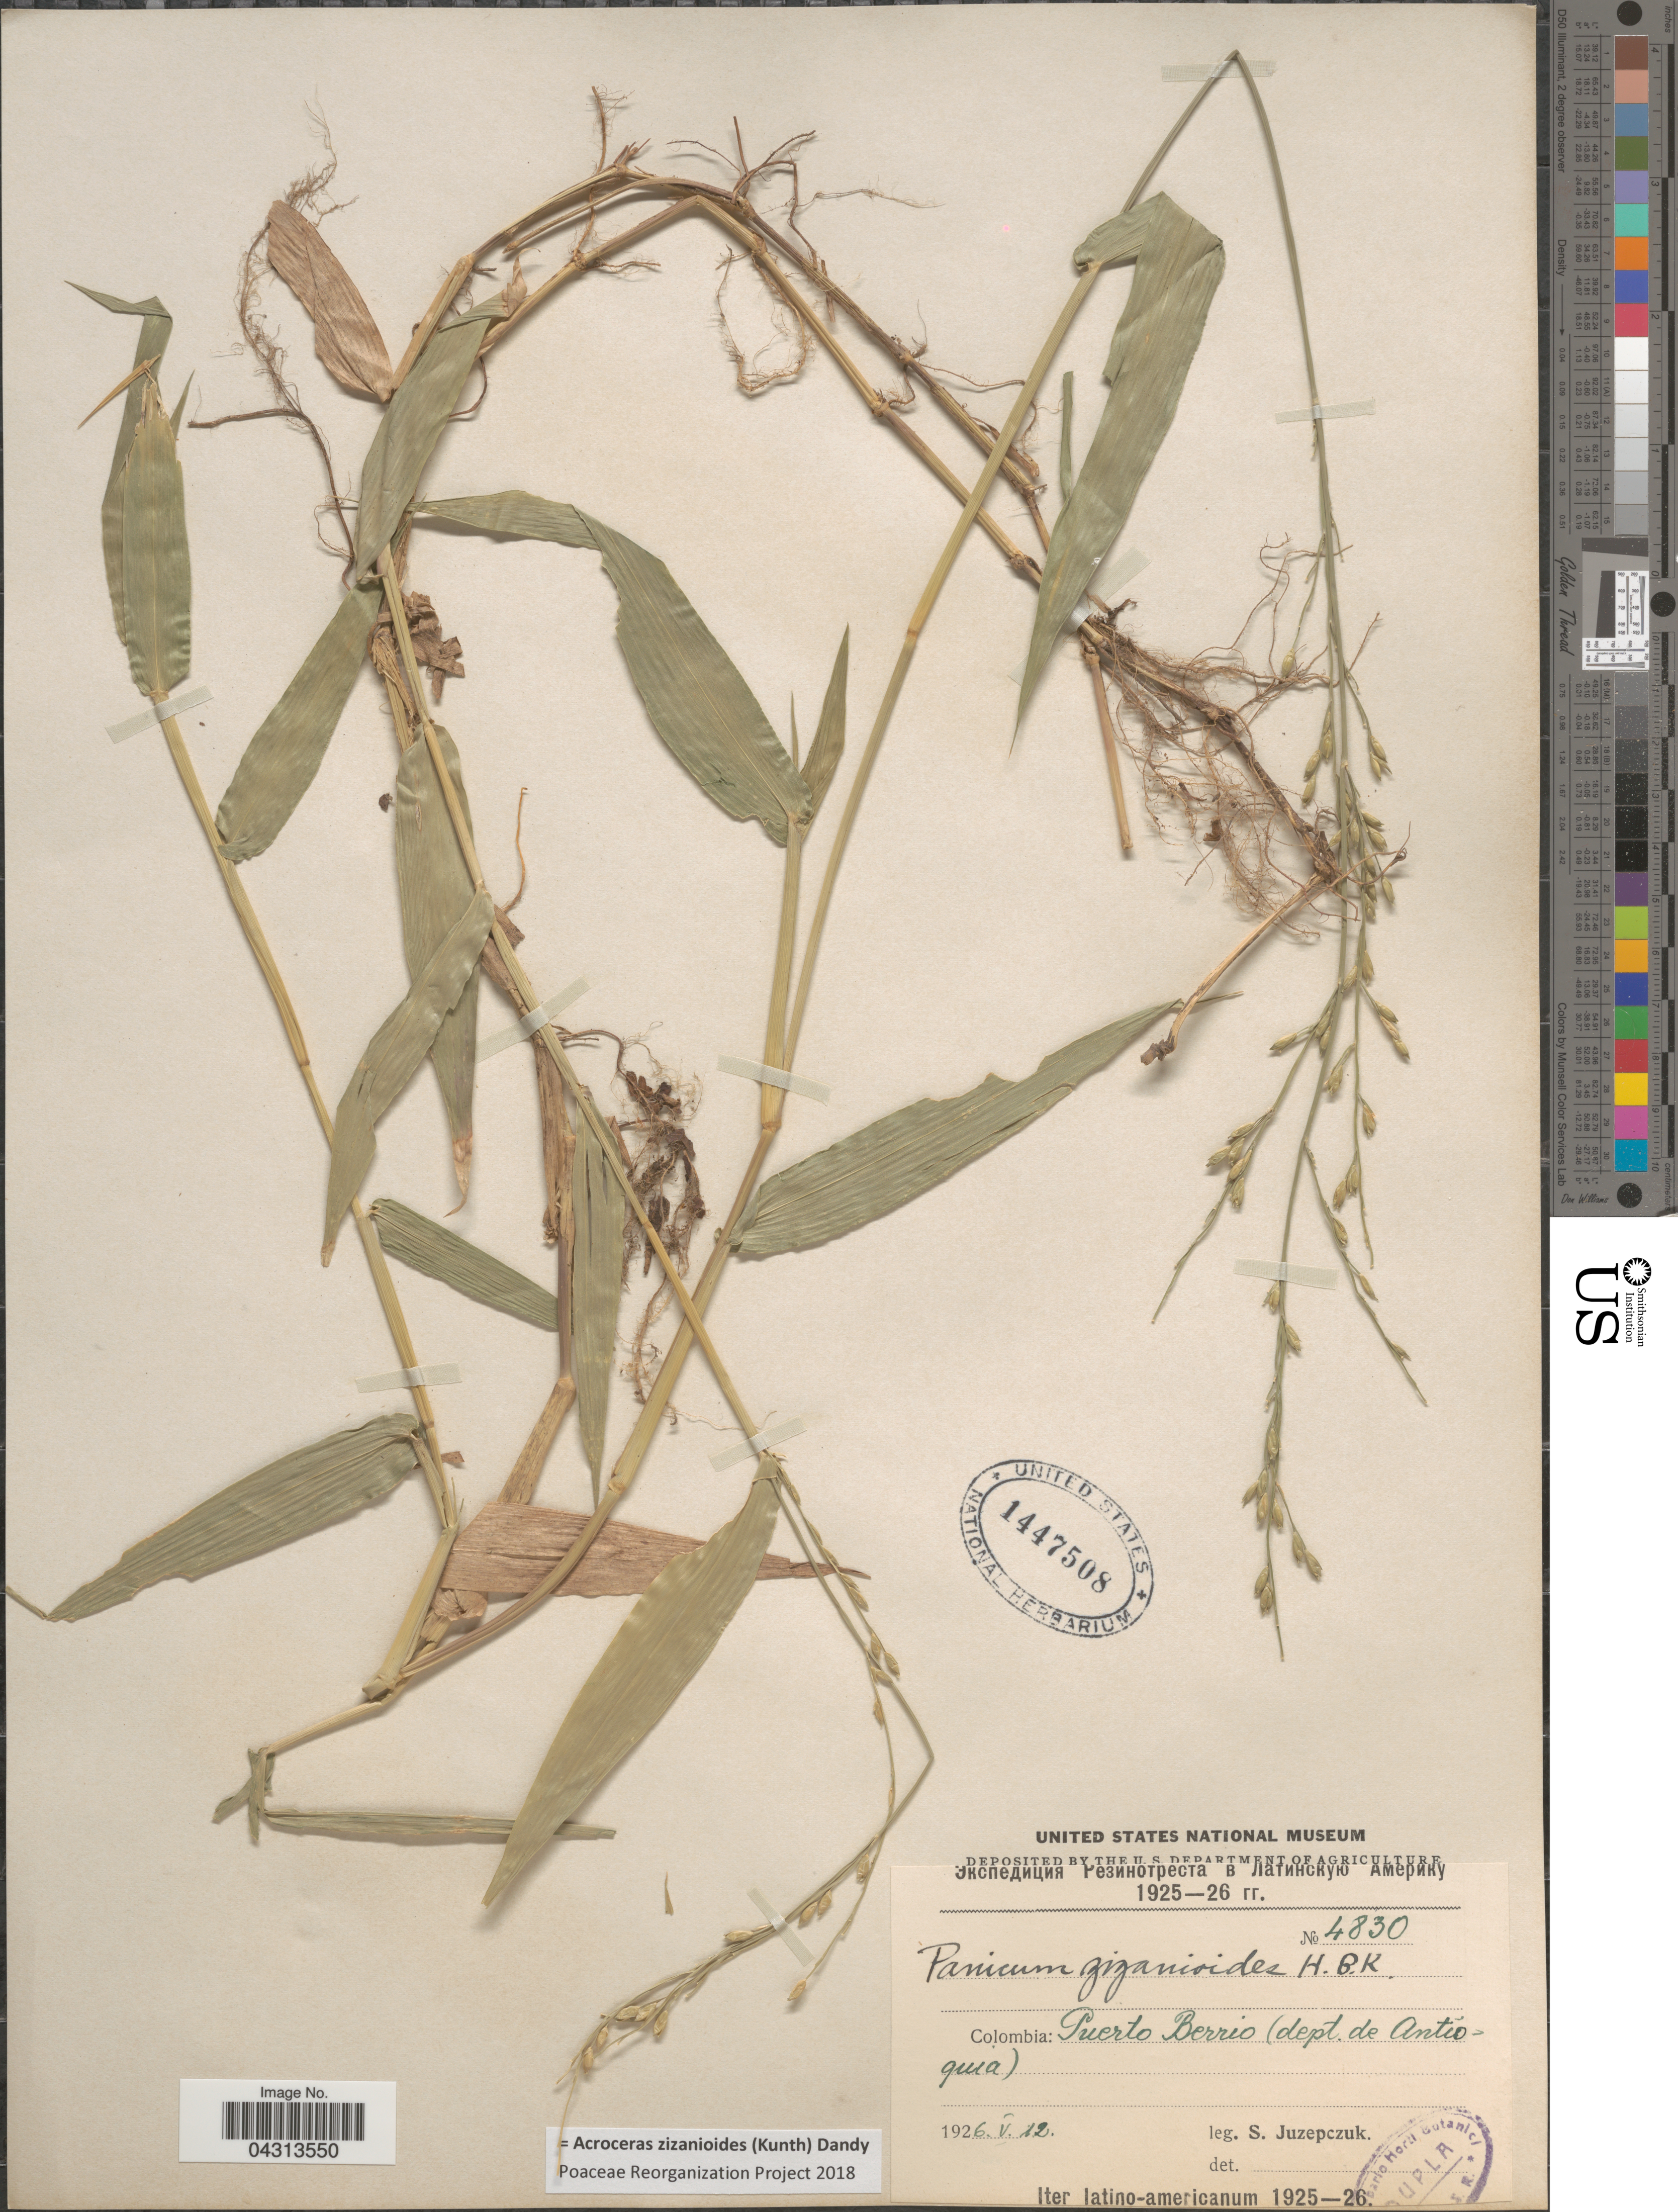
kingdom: Plantae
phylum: Tracheophyta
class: Liliopsida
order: Poales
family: Poaceae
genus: Acroceras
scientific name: Acroceras zizanioides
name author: (Kunth) Dandy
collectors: S. V. Juzepczuk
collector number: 4830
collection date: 1926-05-12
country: Colombia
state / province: Antioquia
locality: Puerto Berrio (dept. de Antioquia). Iter latino-americanum 1925-26.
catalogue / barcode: US 1447508